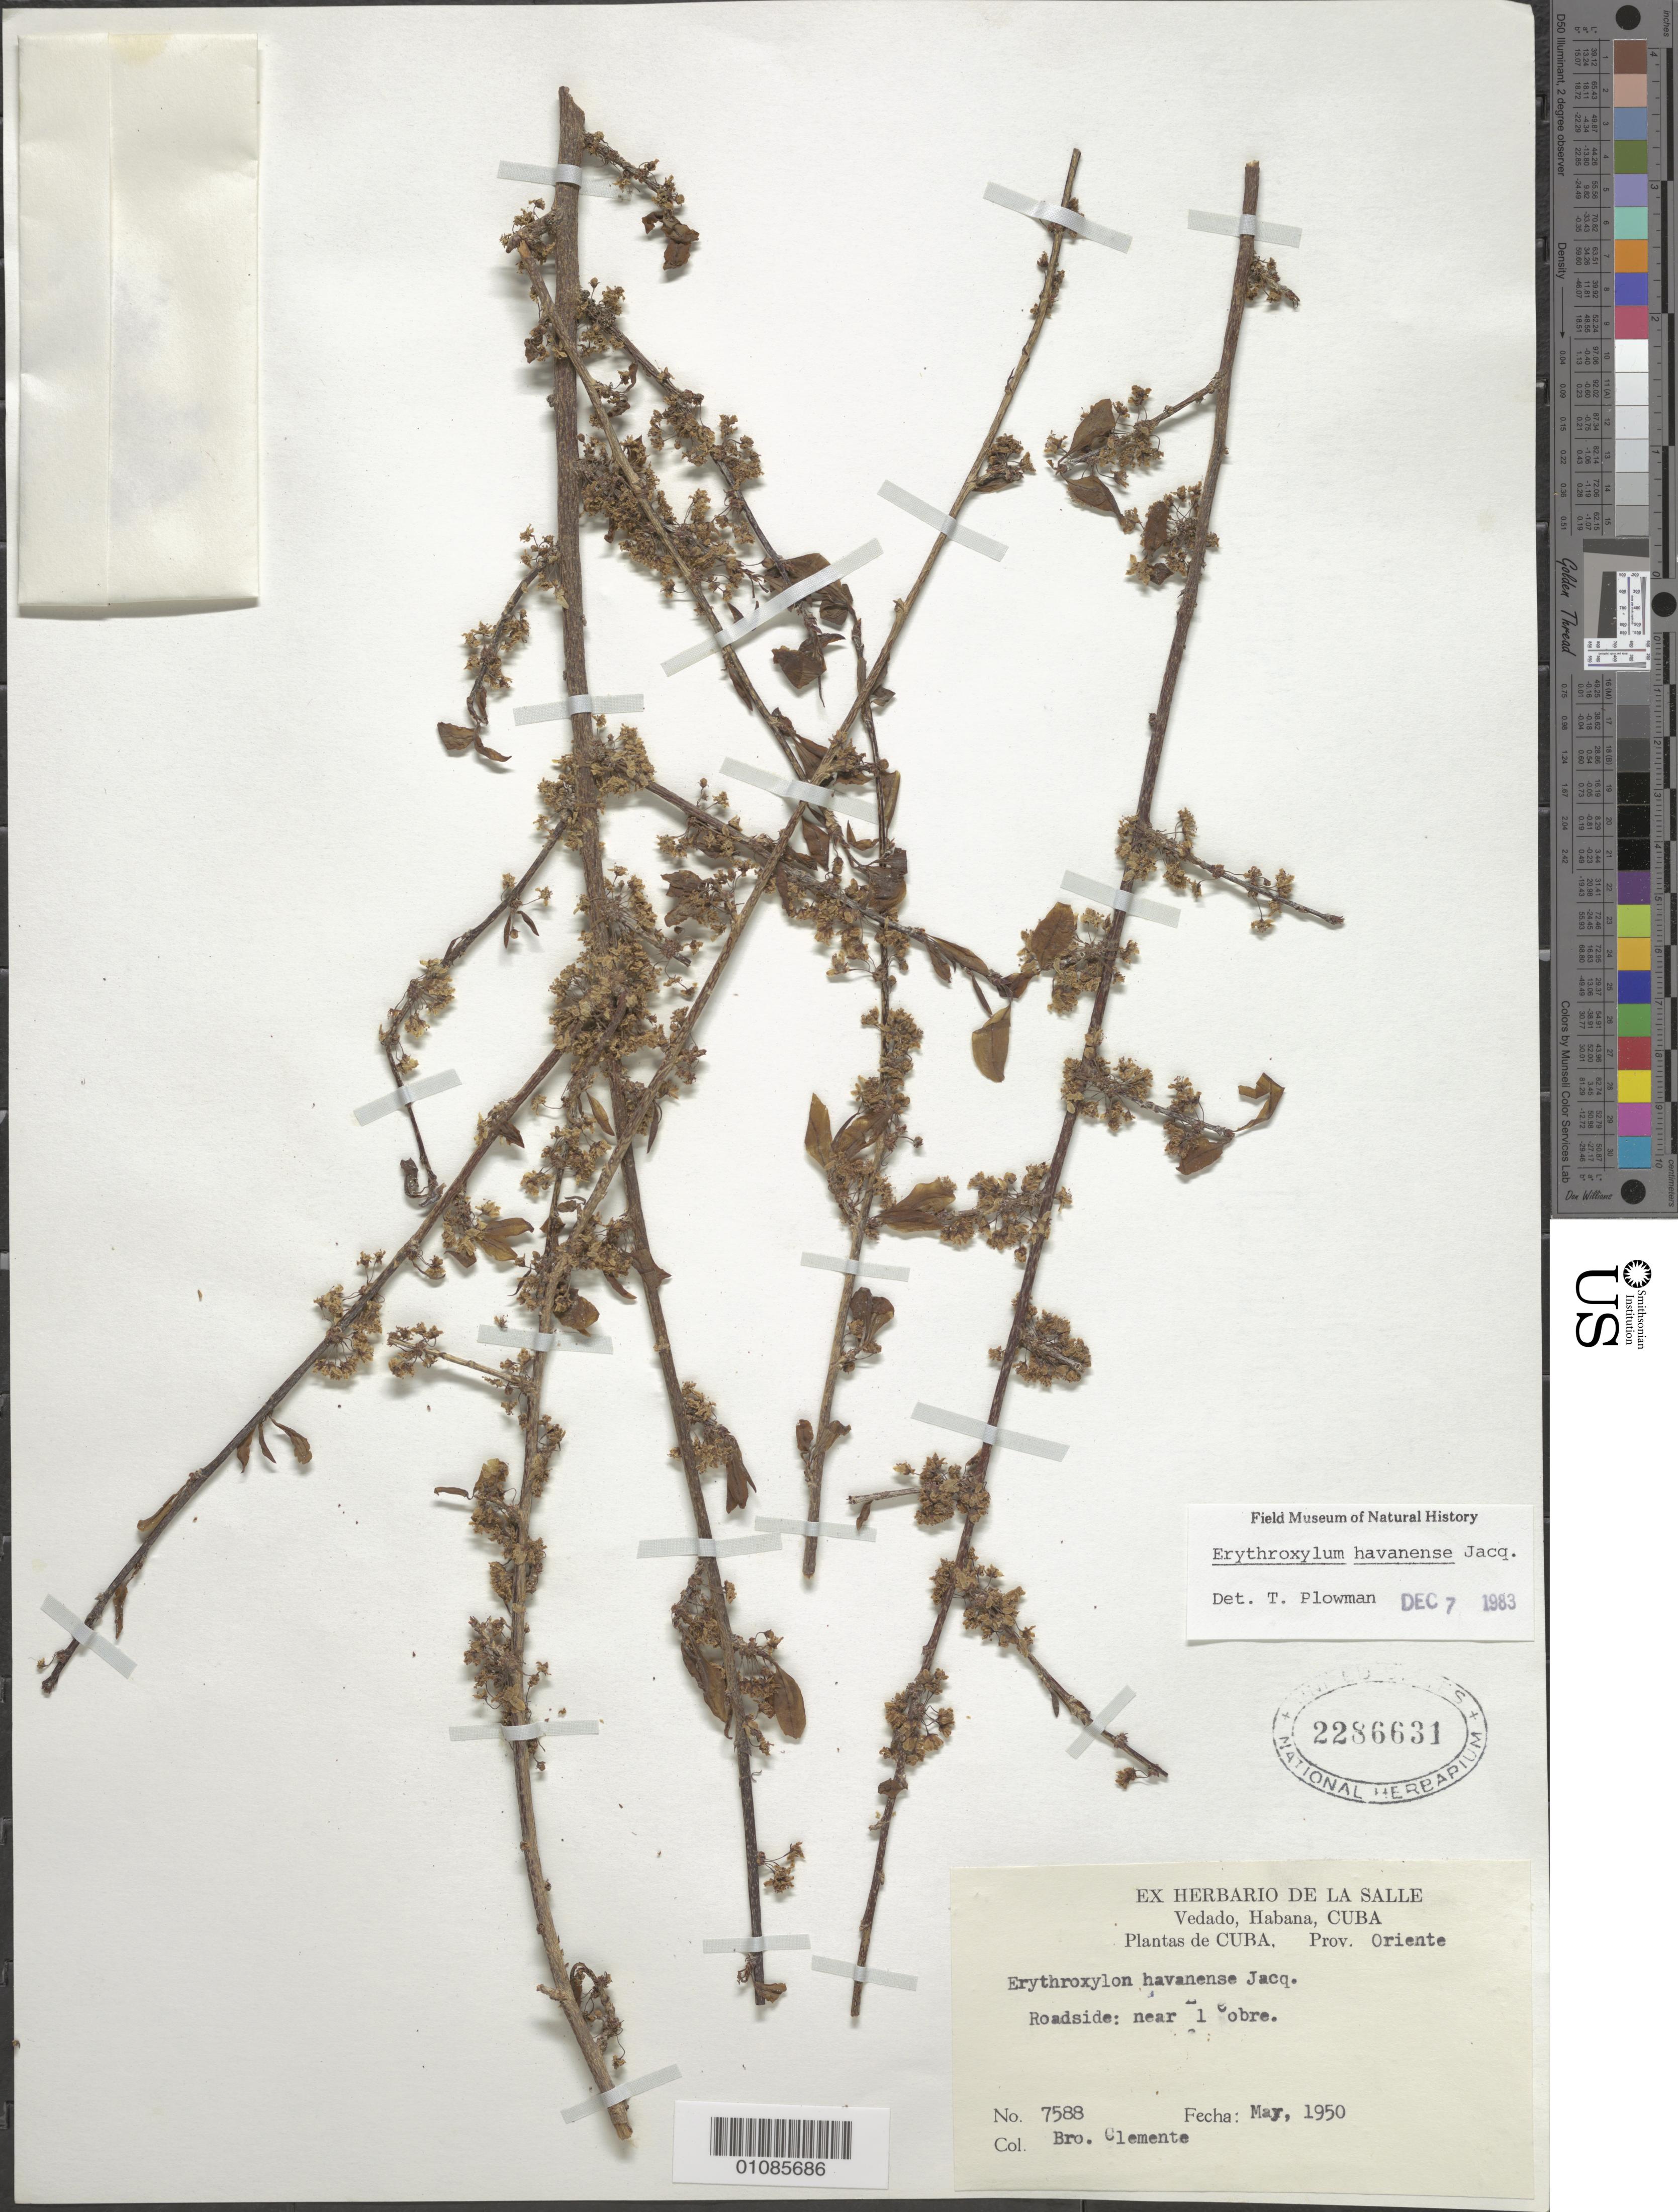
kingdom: Plantae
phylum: Tracheophyta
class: Magnoliopsida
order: Malpighiales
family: Erythroxylaceae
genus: Erythroxylum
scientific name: Erythroxylum havanense var. havanense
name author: Jacq.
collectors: Bro. Clemente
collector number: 7588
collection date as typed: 09 May 1950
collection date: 1950-05-09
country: Cuba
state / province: Oriente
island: Cuba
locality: Near 1 Obre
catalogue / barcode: US 2286631